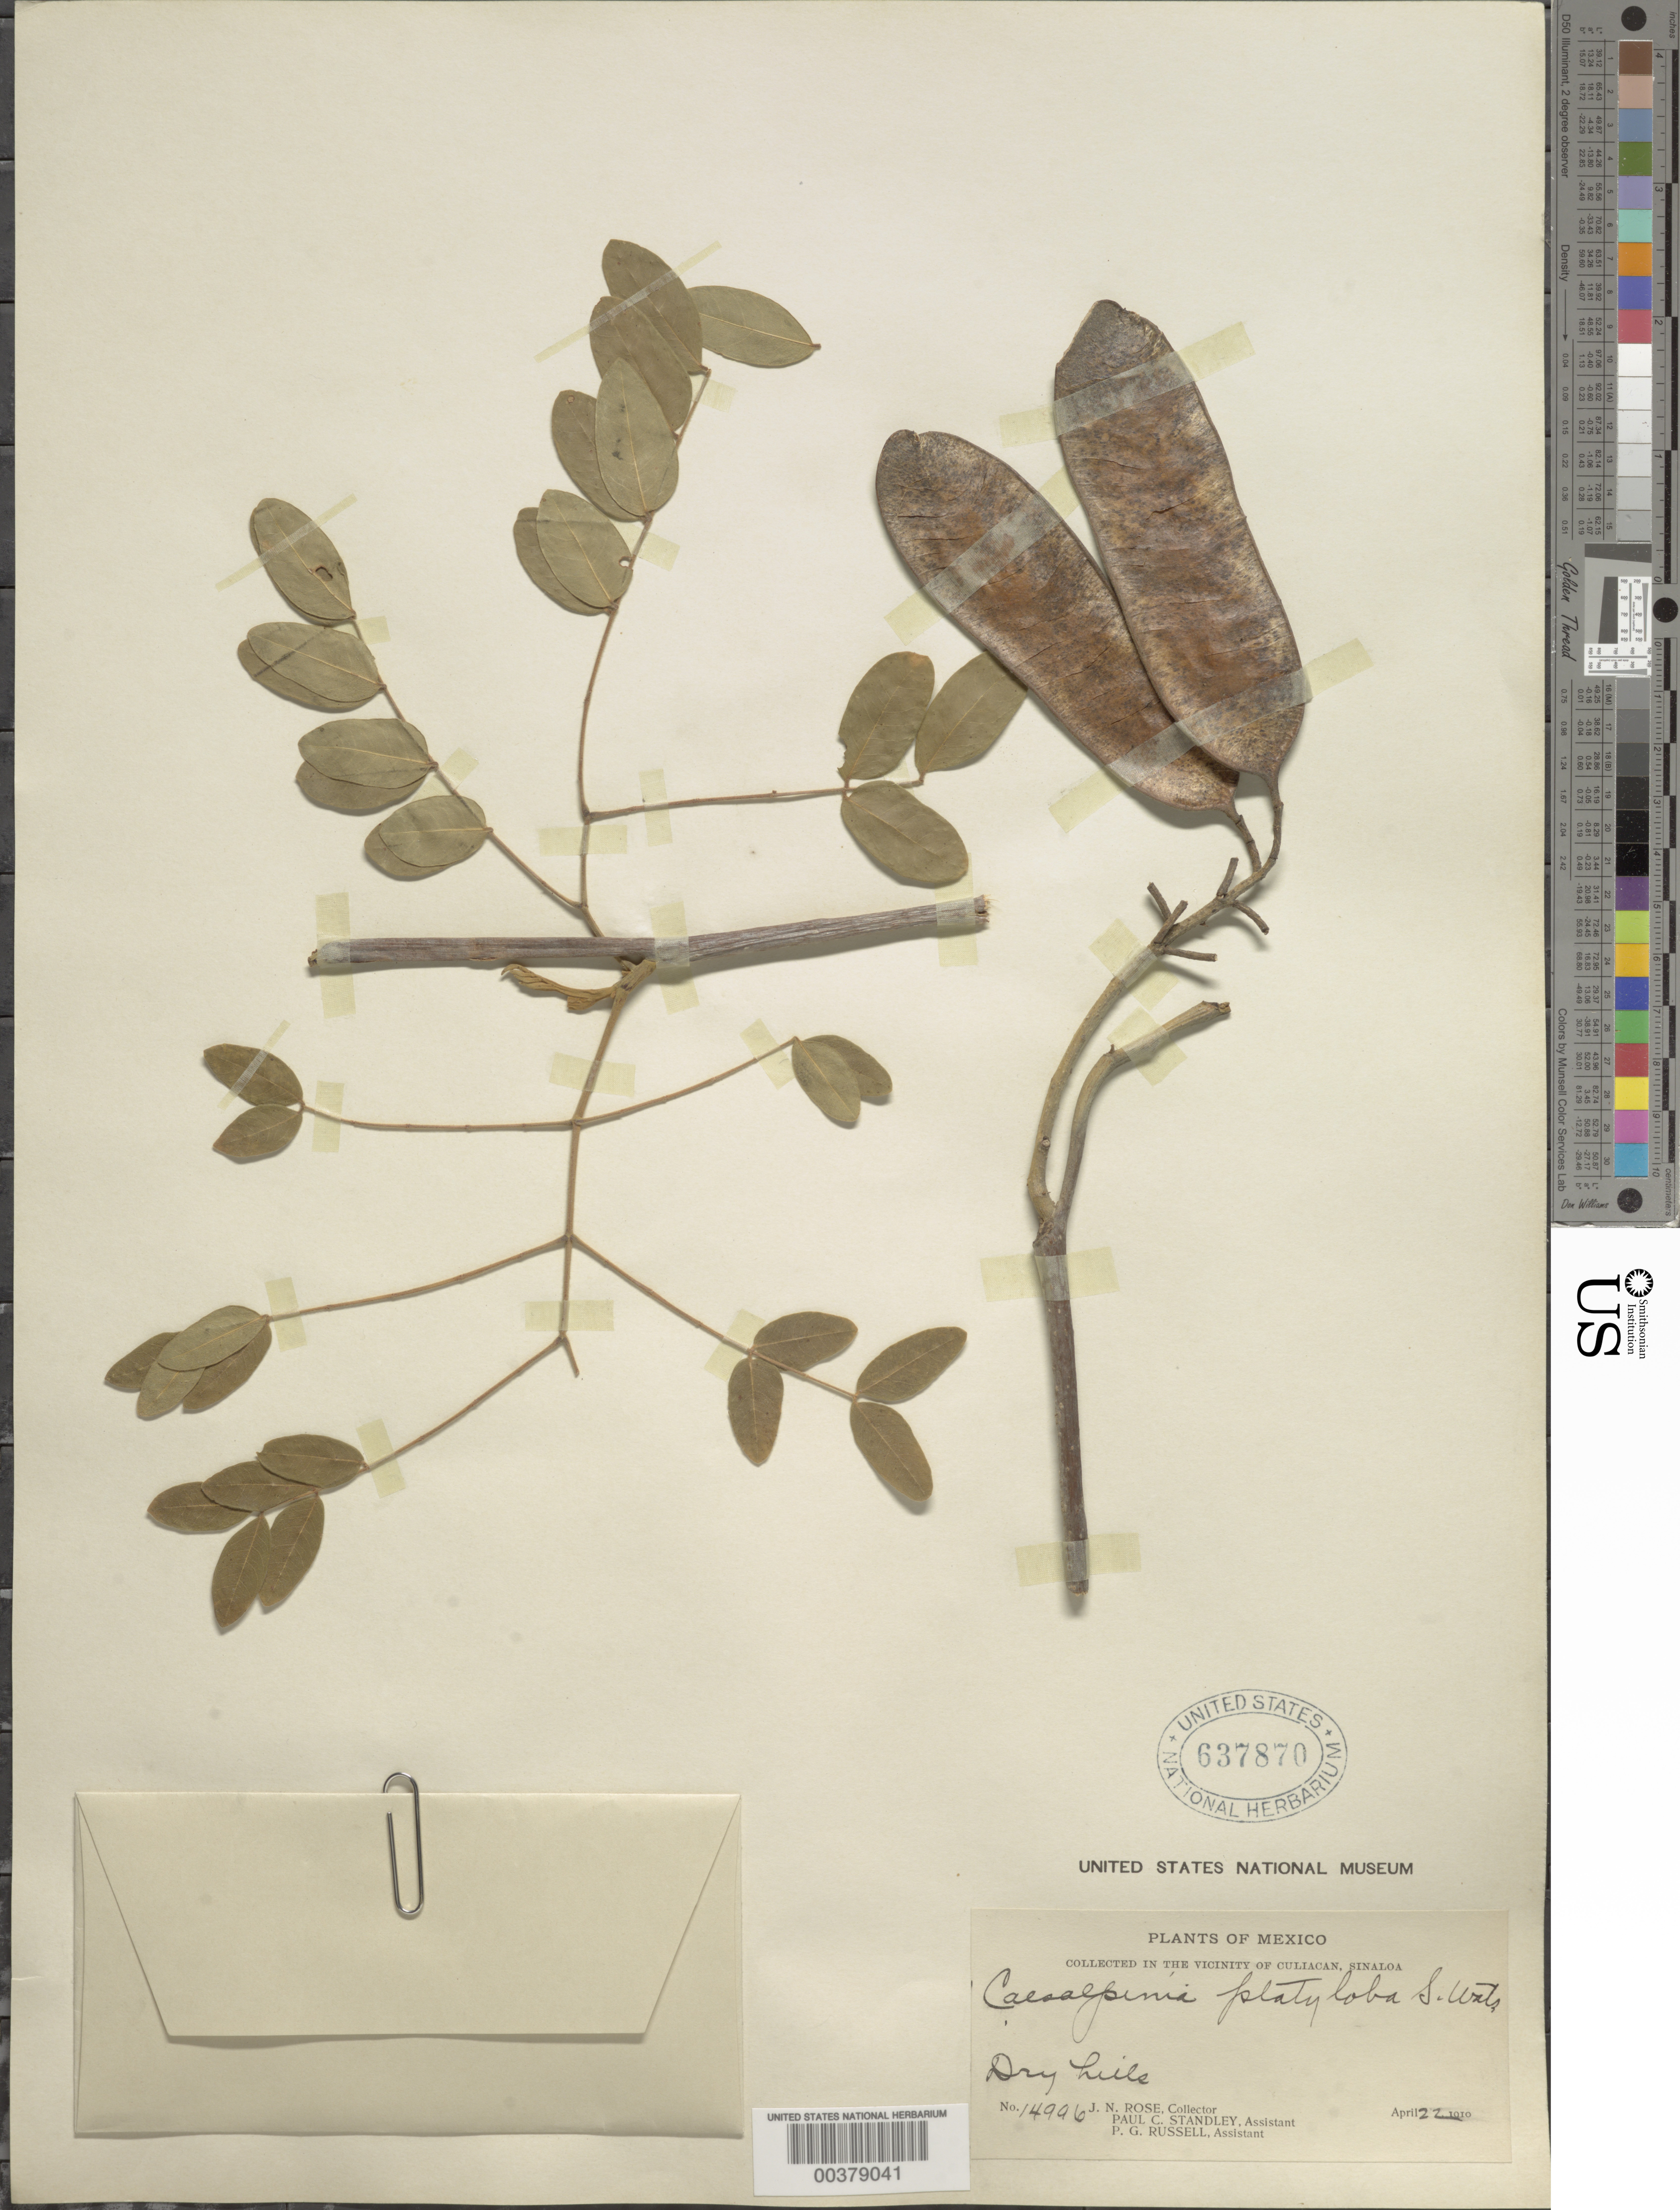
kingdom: Plantae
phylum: Tracheophyta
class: Magnoliopsida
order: Fabales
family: Fabaceae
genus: Coulteria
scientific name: Coulteria platyloba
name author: (S. Watson) N. Zamora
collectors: J. N. Rose, P. C. Standley & P. G. Russell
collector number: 14996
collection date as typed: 22 Apr 1910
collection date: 1910-04-22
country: Mexico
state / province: Sinaloa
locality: Vicinity of Culiacan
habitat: Dry hill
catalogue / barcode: US 637870